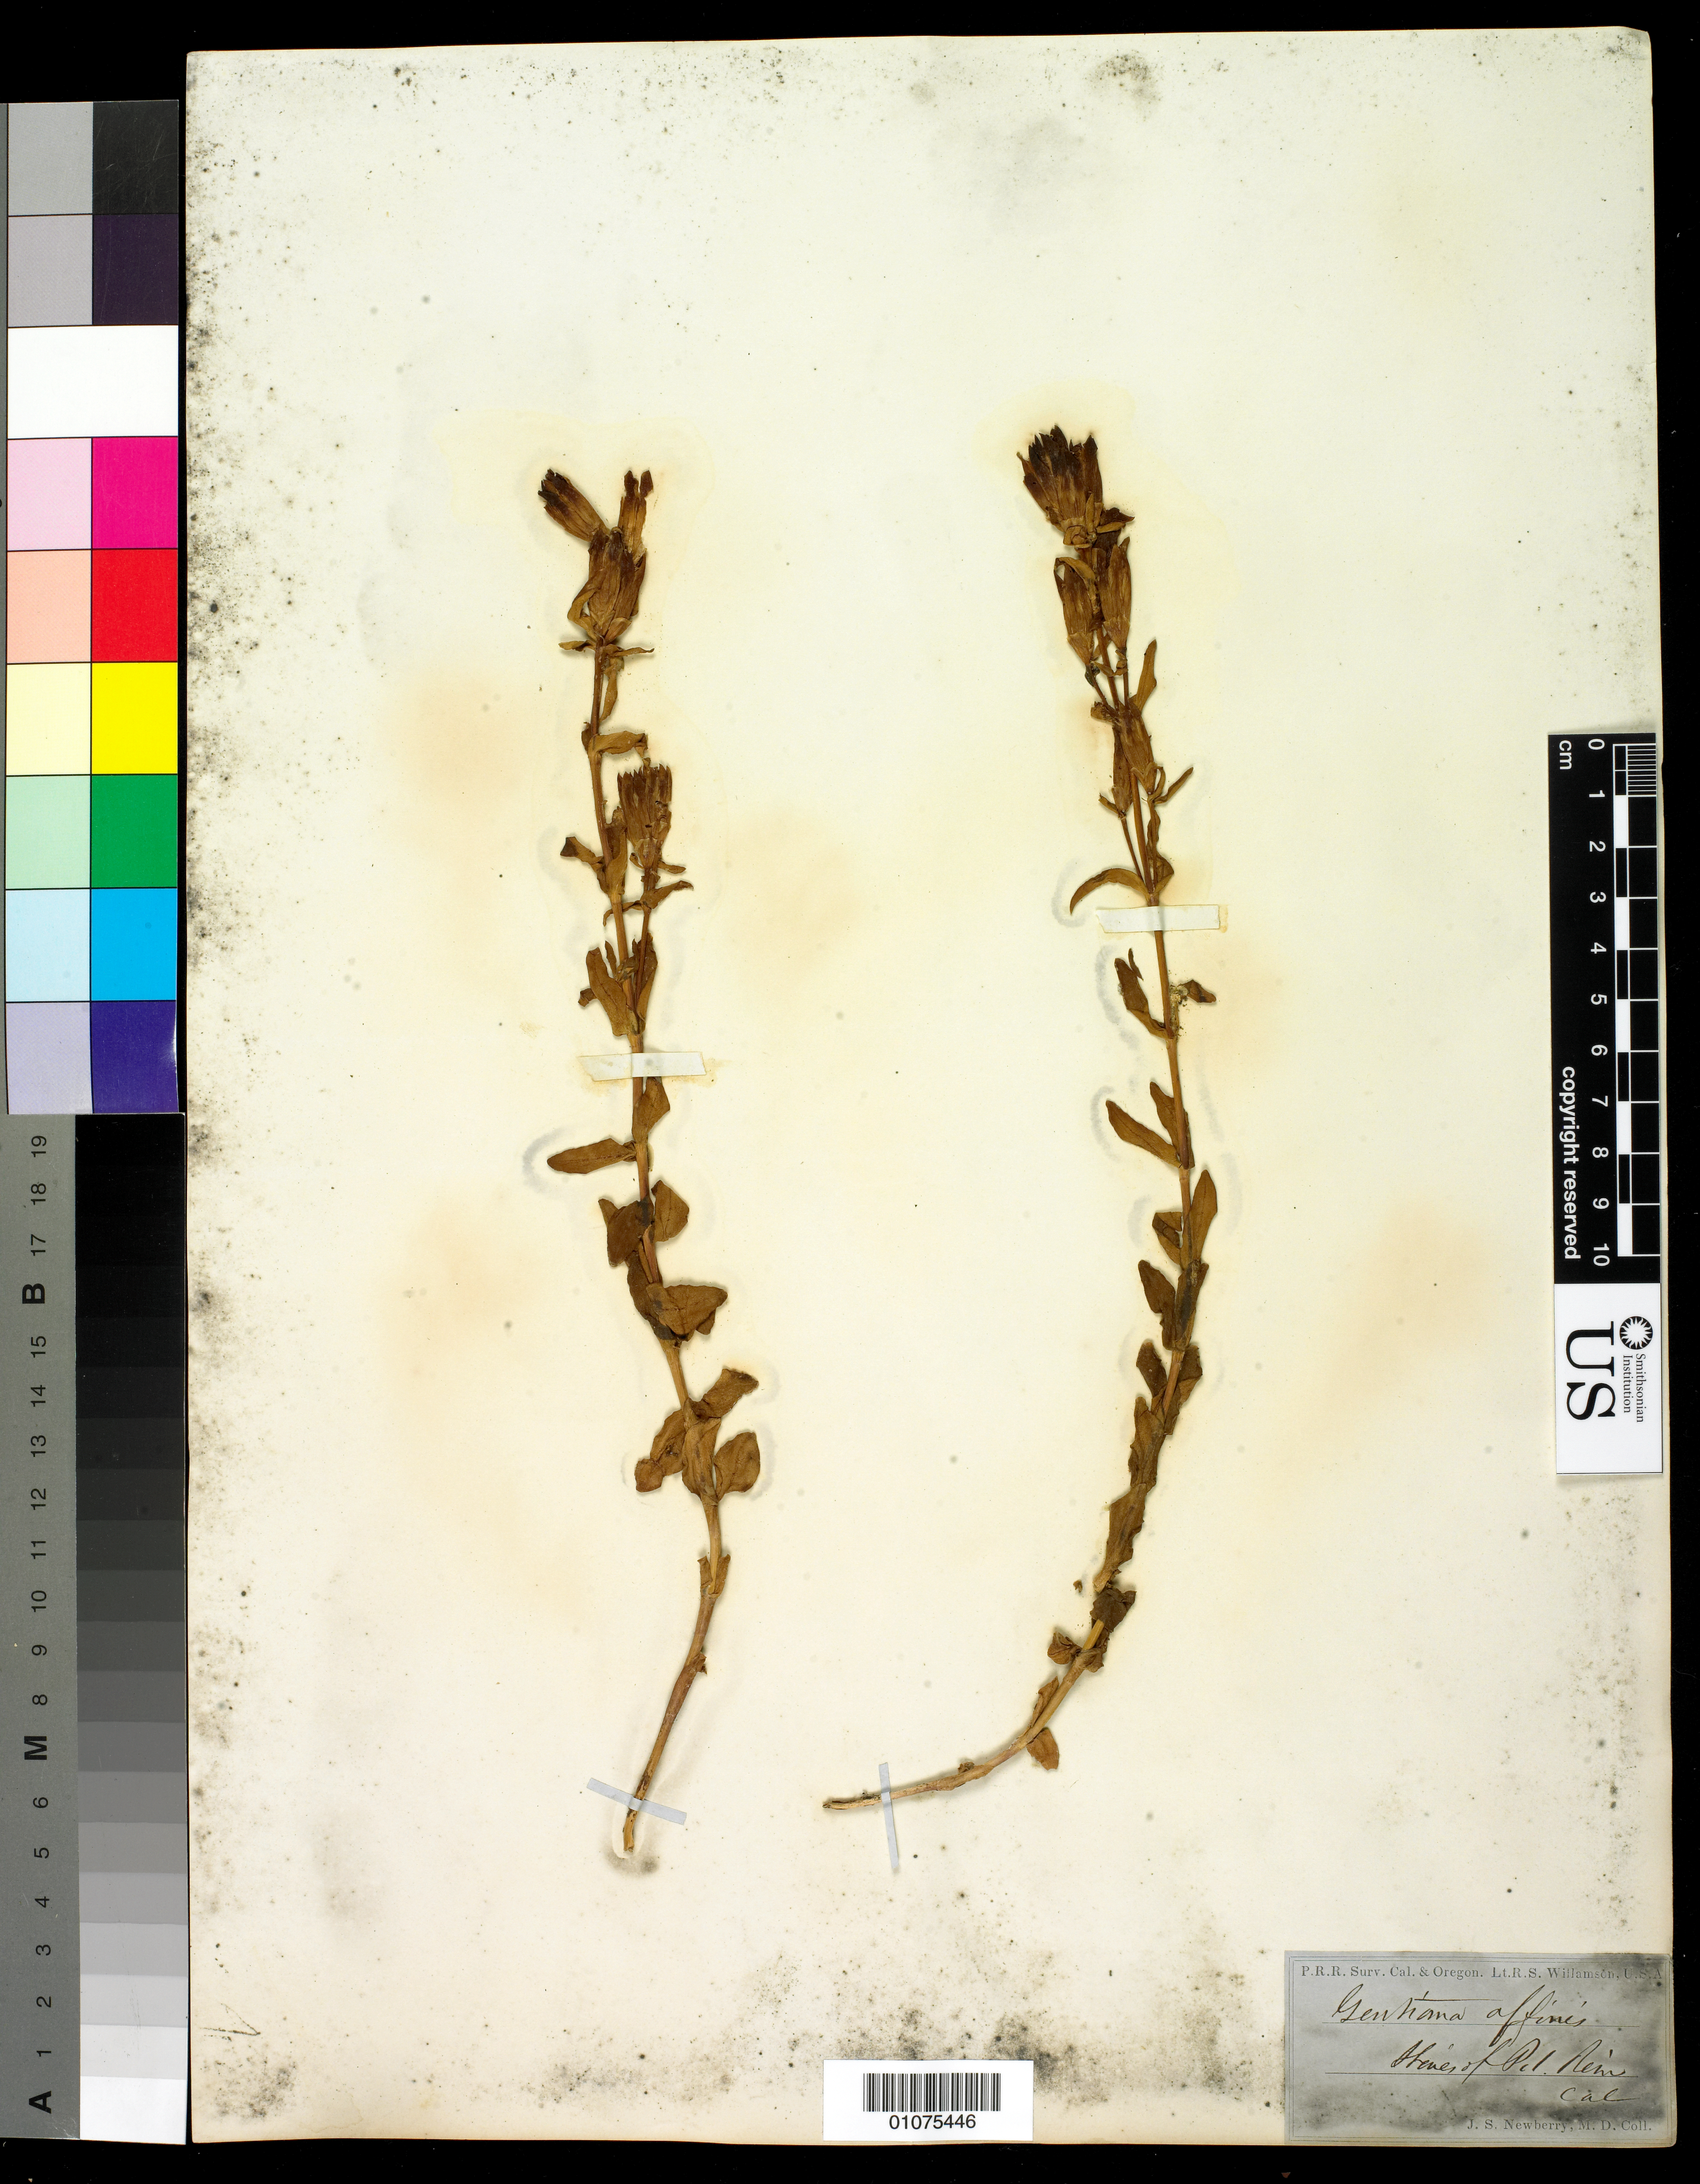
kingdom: Plantae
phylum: Tracheophyta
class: Magnoliopsida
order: Gentianales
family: Gentianaceae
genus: Gentiana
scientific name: Gentiana affinis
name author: Griseb.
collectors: J. S. Newberry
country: United States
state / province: California